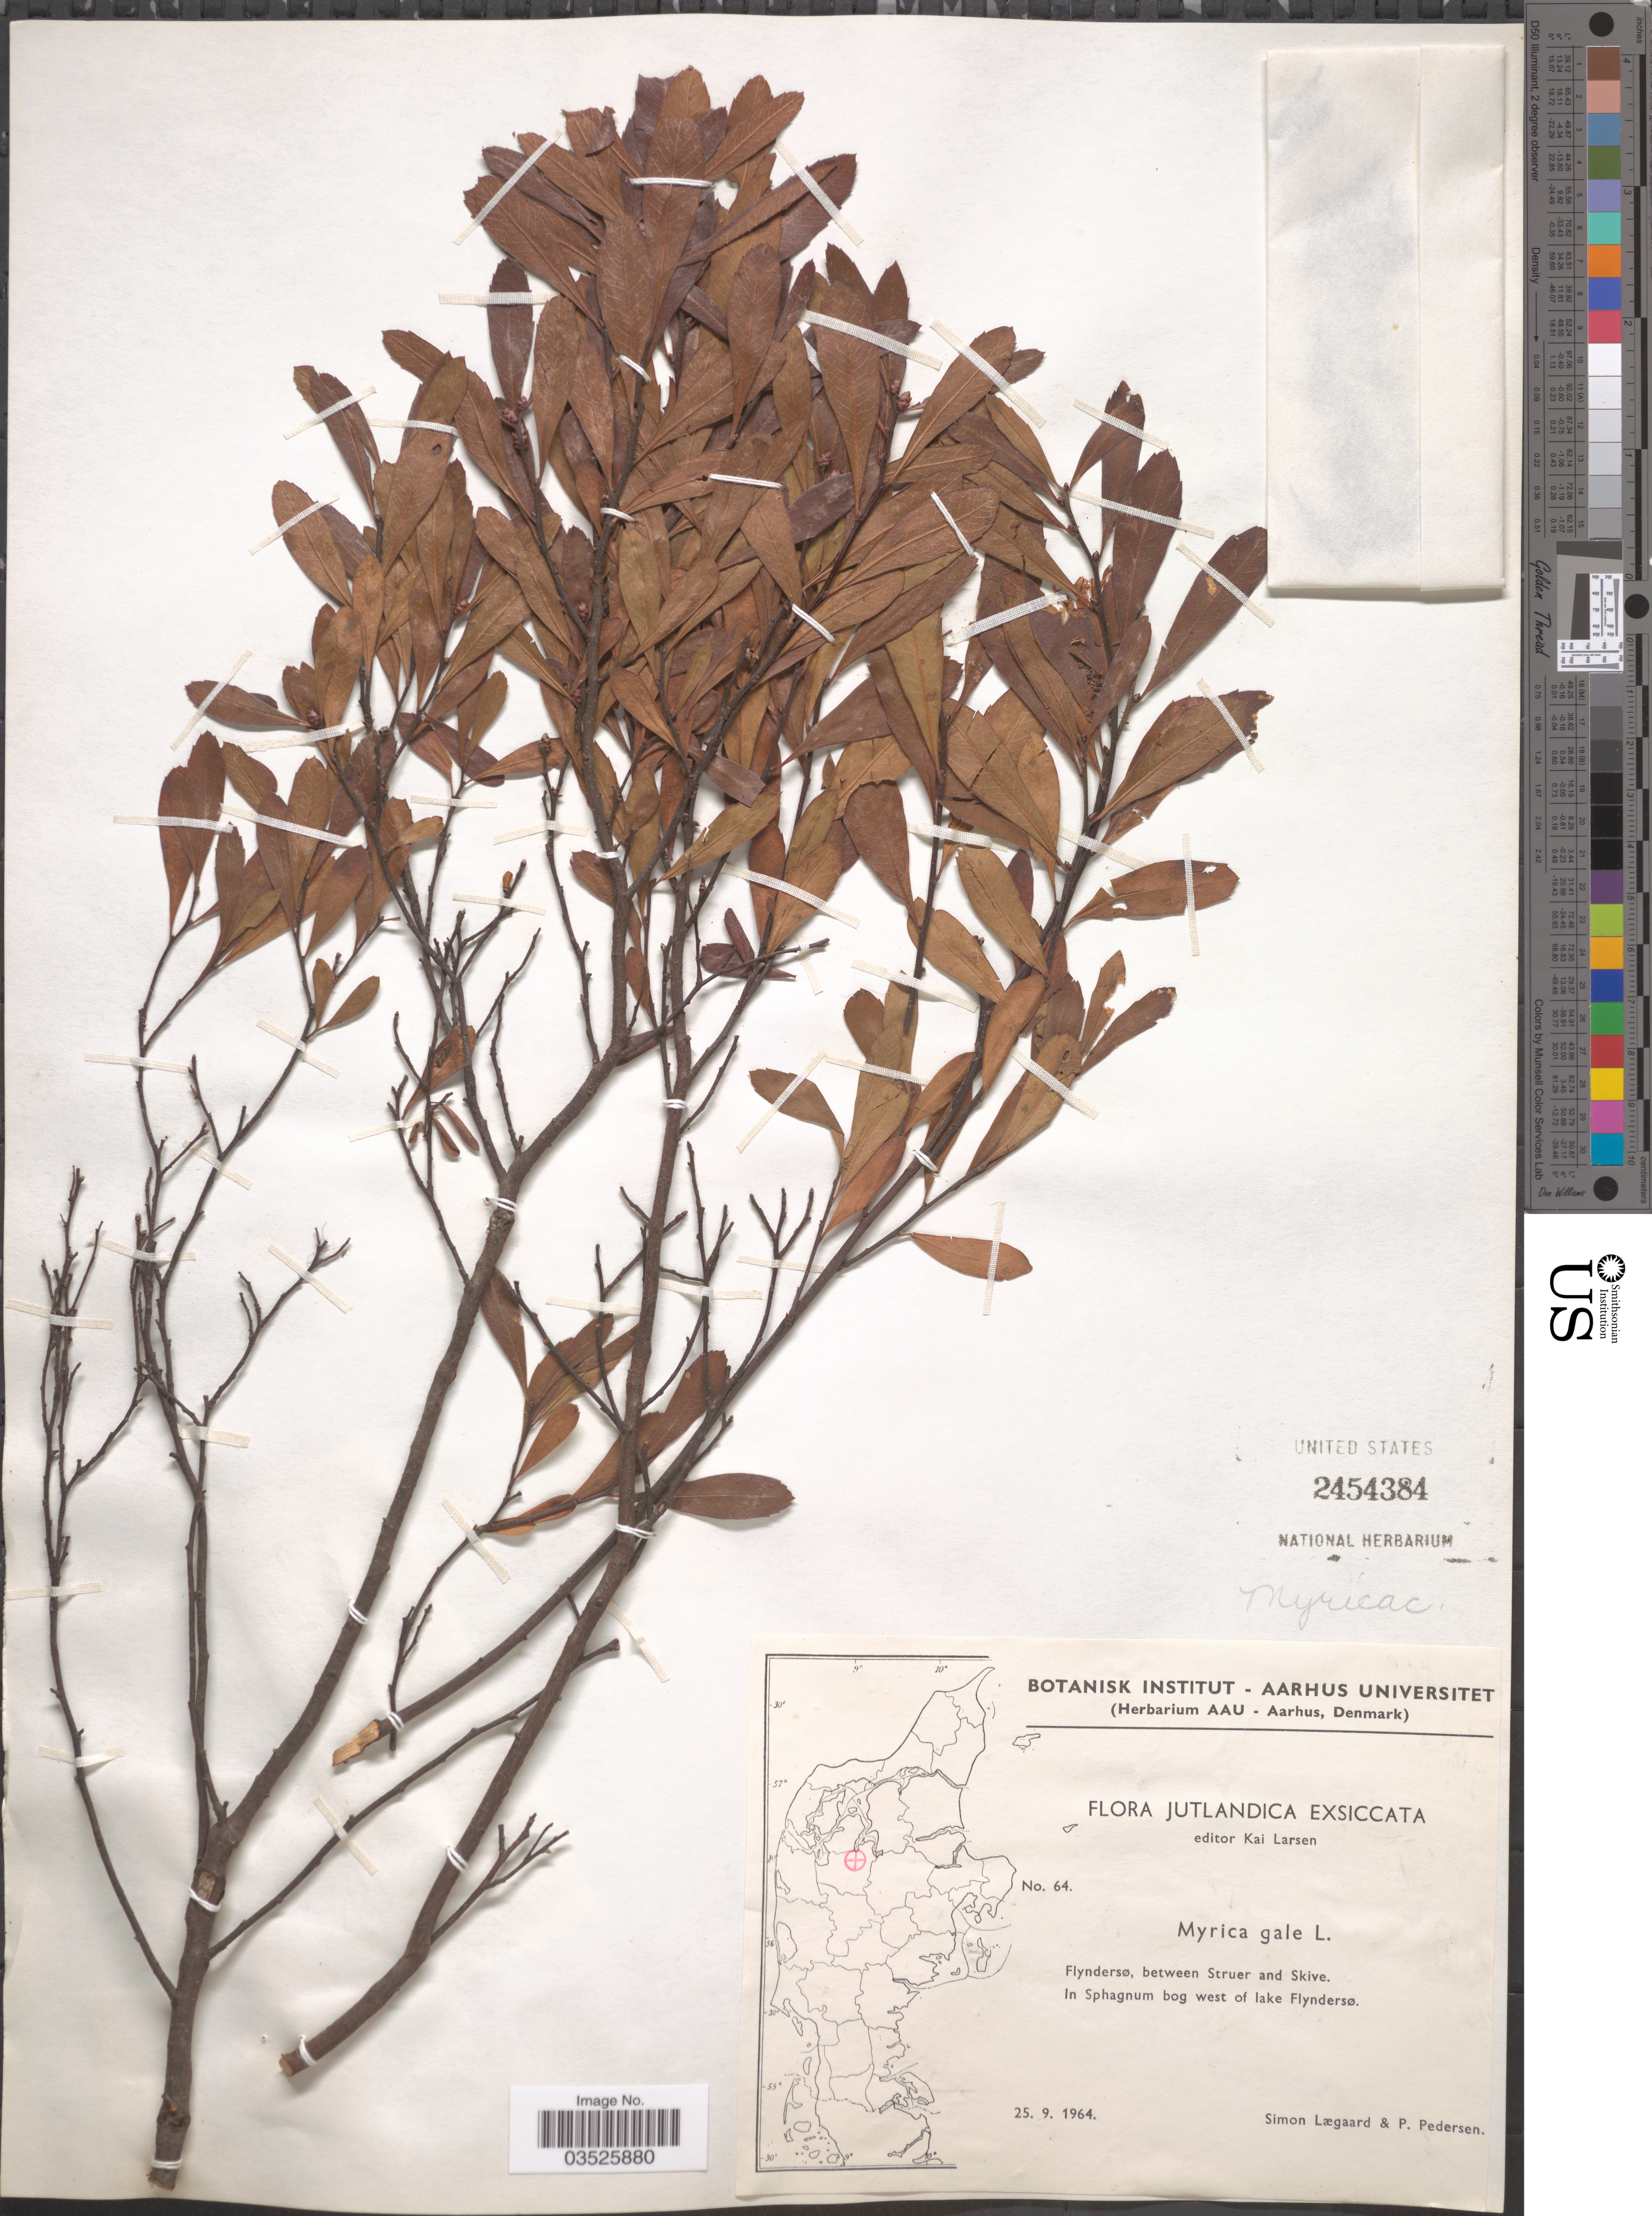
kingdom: Plantae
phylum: Tracheophyta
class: Magnoliopsida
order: Fagales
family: Myricaceae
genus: Myrica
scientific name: Myrica gale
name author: L.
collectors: S. Lægaard & P. Pedersen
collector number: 64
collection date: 1964-09-25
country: Denmark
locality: Jutlandica. Flyndersø, between Struer and Skive. In Sphagnum bog west of lake Flyndersø.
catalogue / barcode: US 2454384